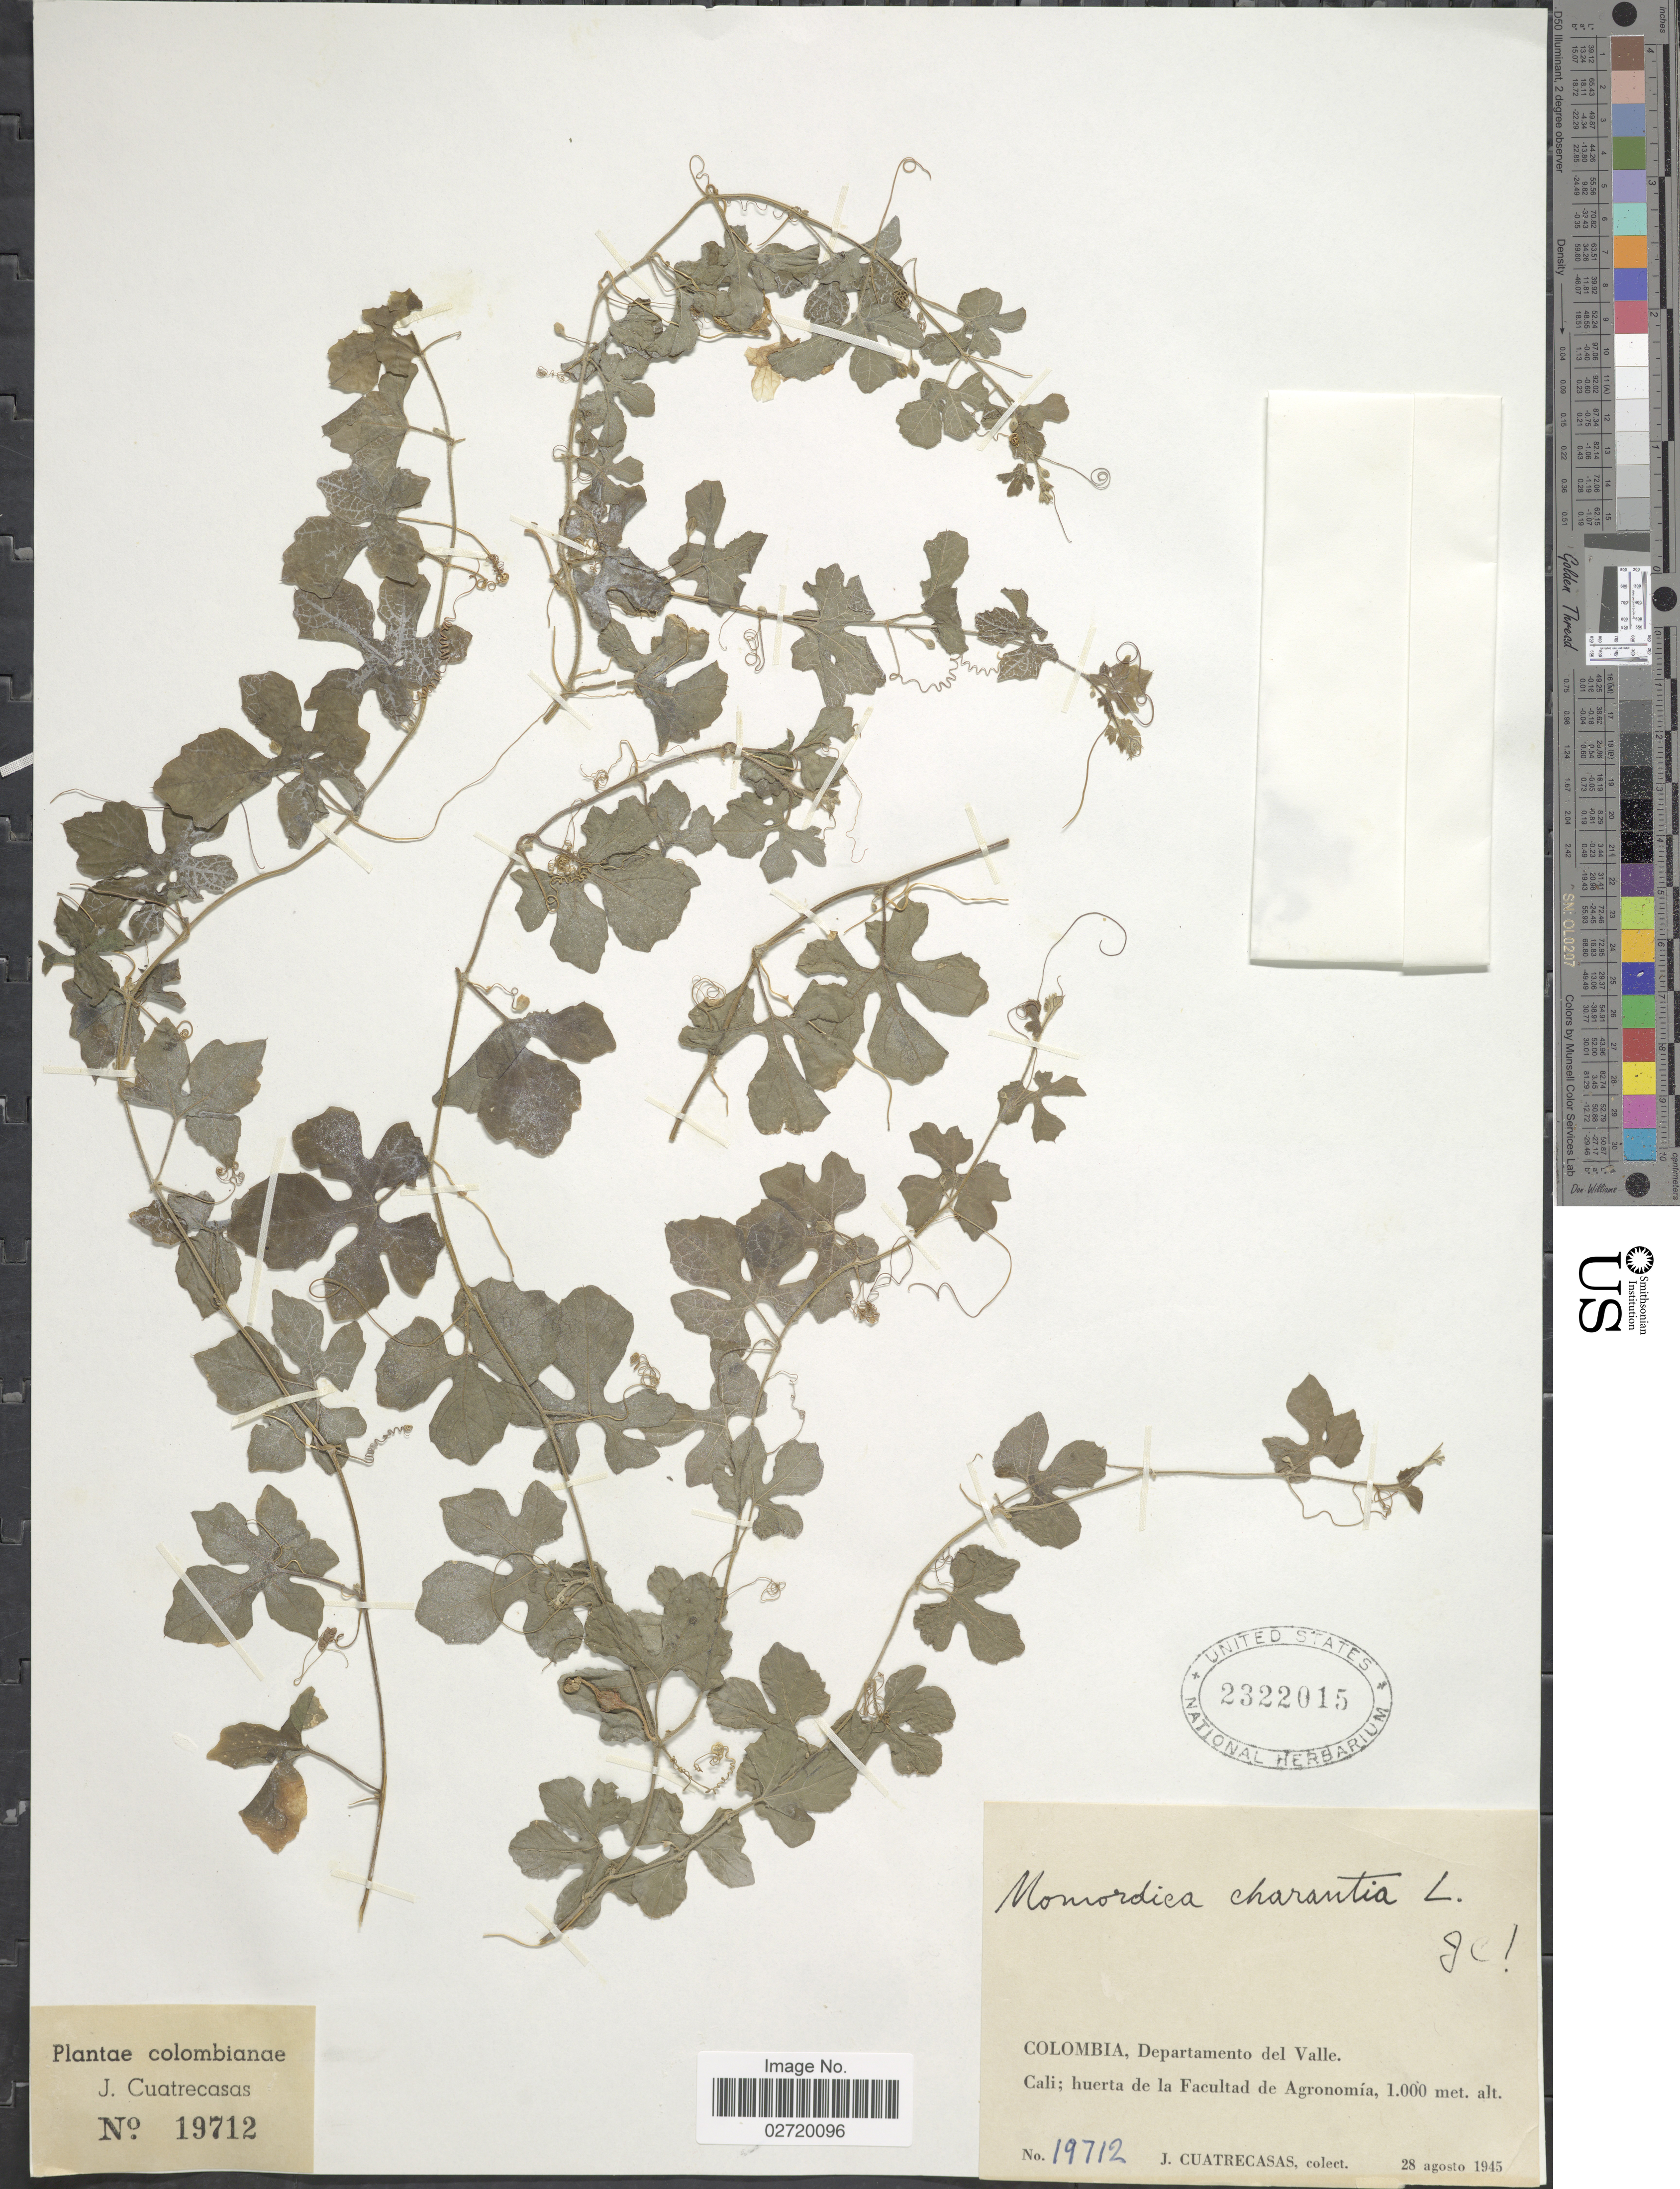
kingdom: Plantae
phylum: Tracheophyta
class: Magnoliopsida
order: Cucurbitales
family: Cucurbitaceae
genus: Momordica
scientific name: Momordica charantia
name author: L.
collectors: J. Cuatrecasas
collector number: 19712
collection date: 1945-08-28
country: Colombia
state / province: Valle del Cauca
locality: Colombia, Departamento del Valle, Cali: huerte de la Facultad de Agronomia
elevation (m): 1000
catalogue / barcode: US 2322015